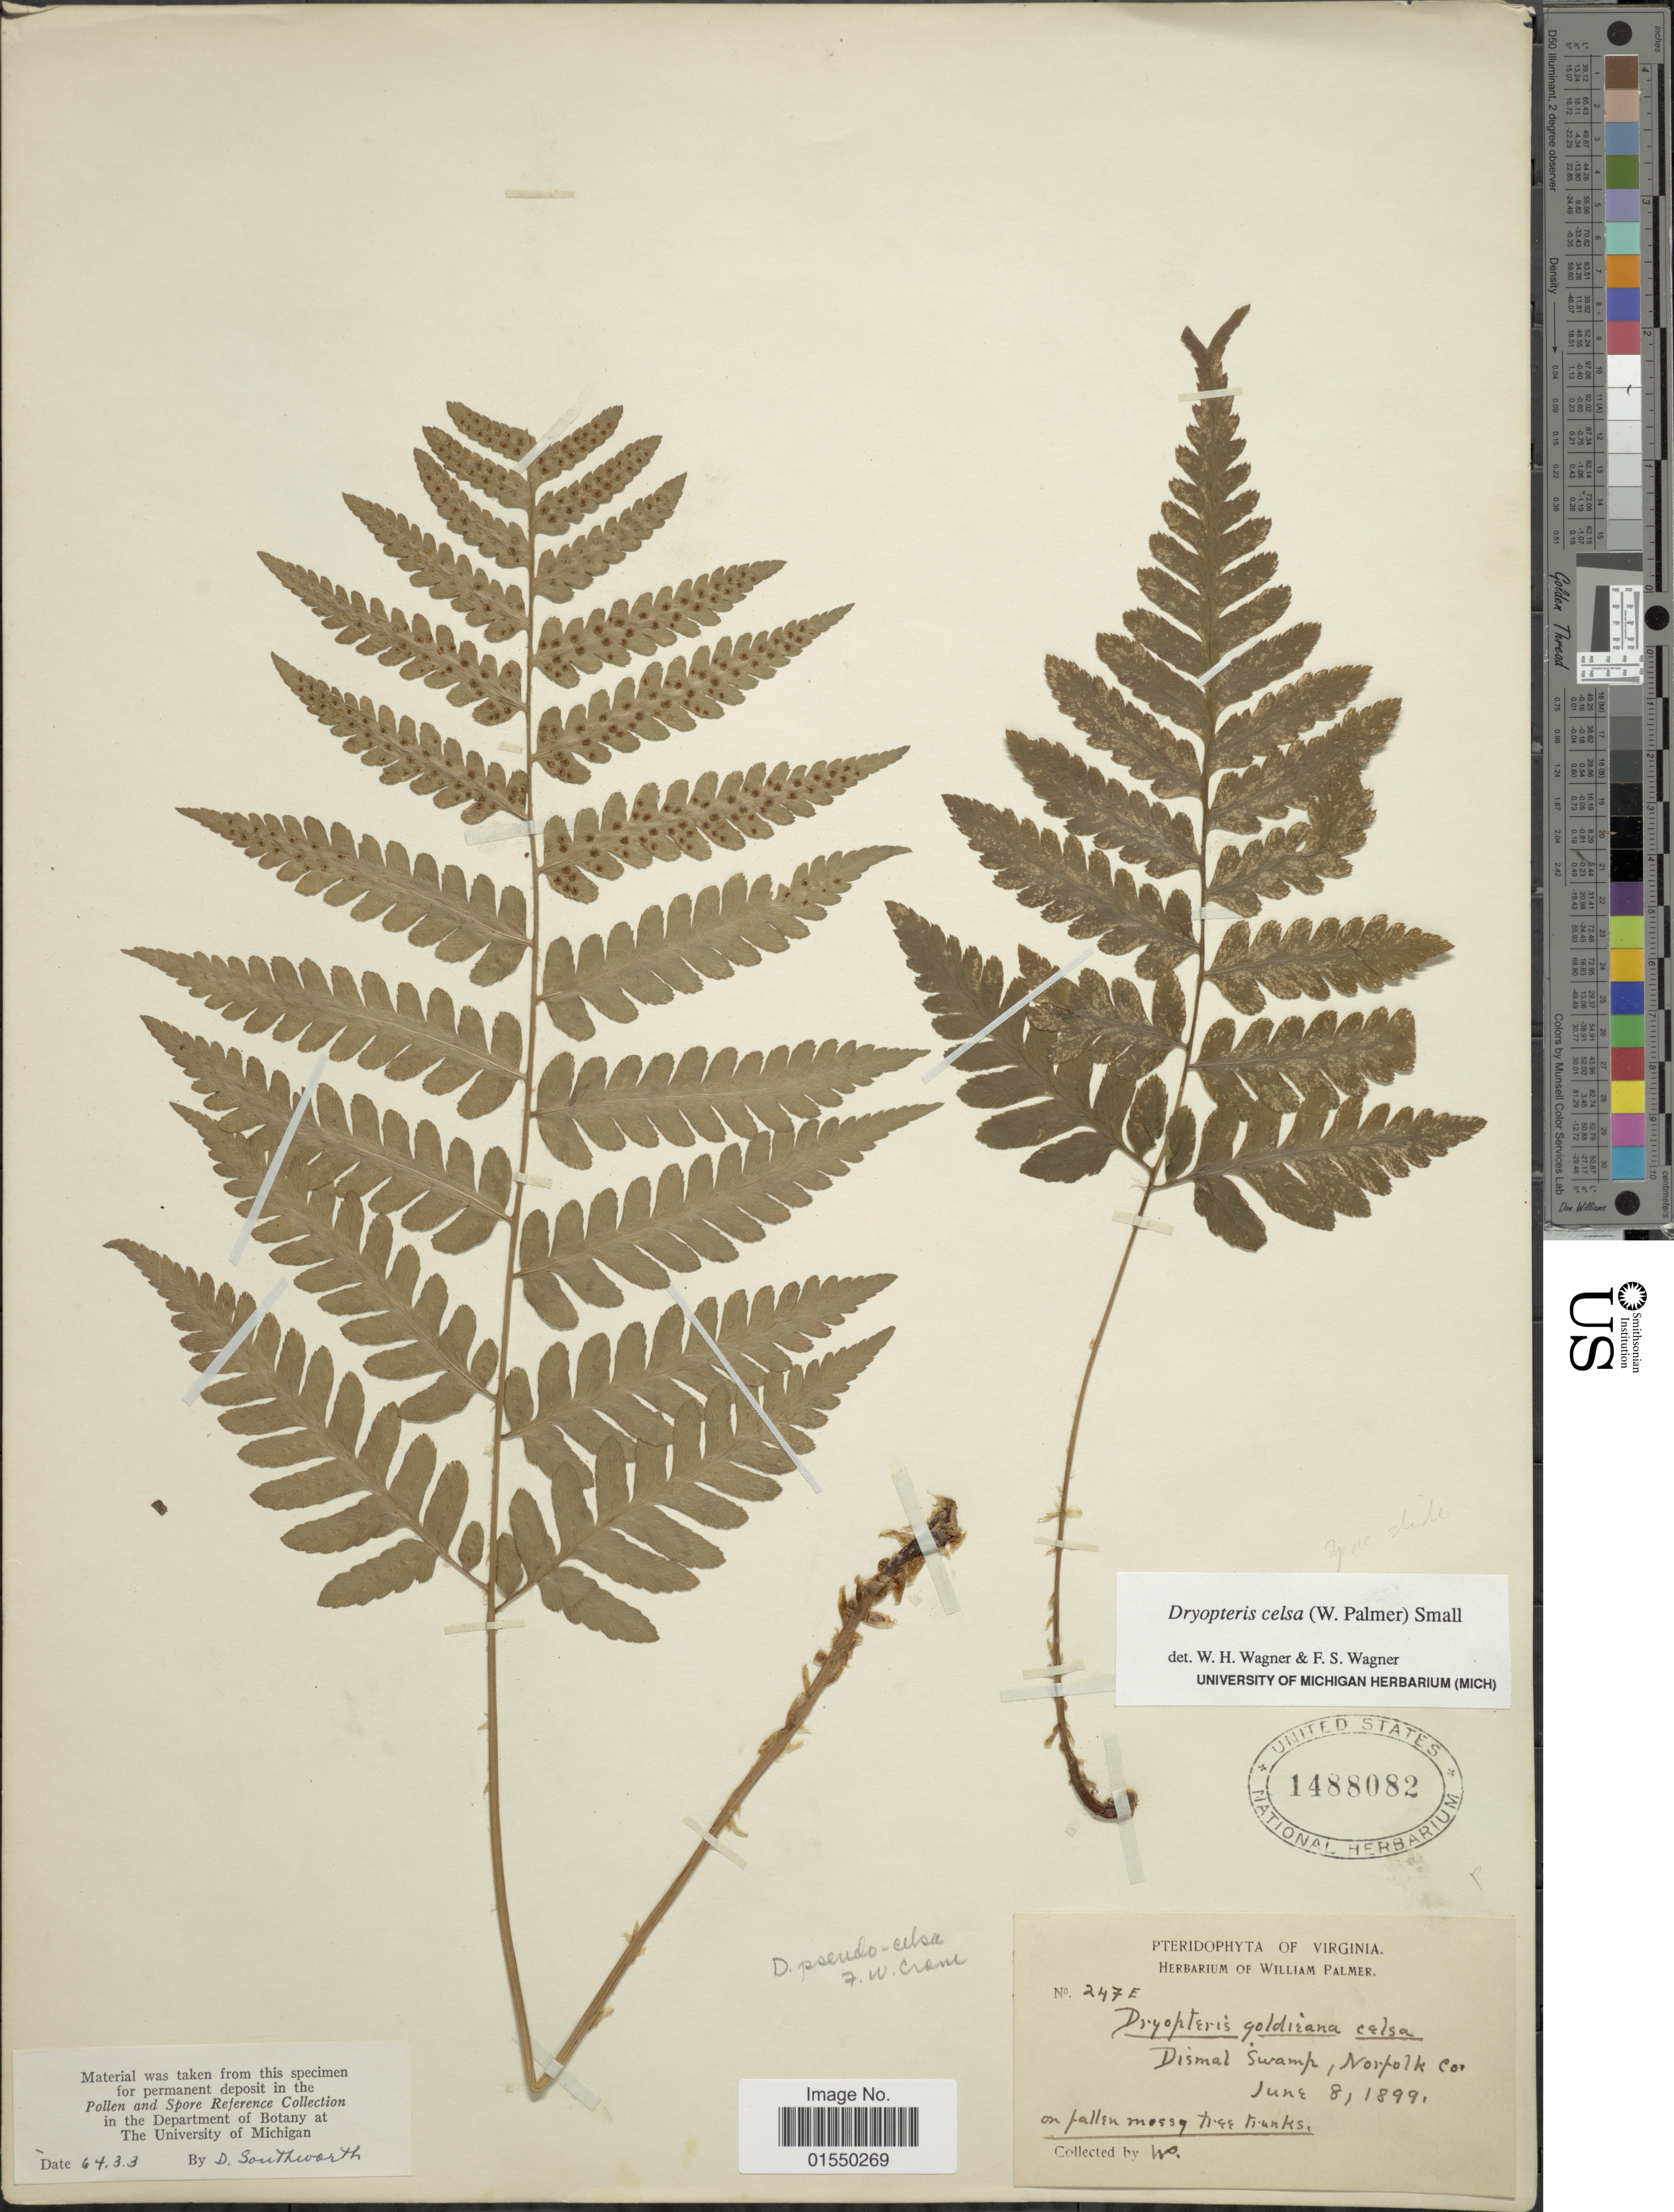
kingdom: Plantae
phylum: Tracheophyta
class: Polypodiopsida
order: Polypodiales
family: Dryopteridaceae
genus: Dryopteris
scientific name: Dryopteris celsa (W. Palmer) Knowlt., W. Palmer & C.L. Pollard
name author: (W. Palmer) Knowlt. et al.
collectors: W. Palmer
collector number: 247E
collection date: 1899-06-08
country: United States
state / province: Virginia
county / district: City of Norfolk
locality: Dismal Swamp, Norfolk Co.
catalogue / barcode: US 1488082